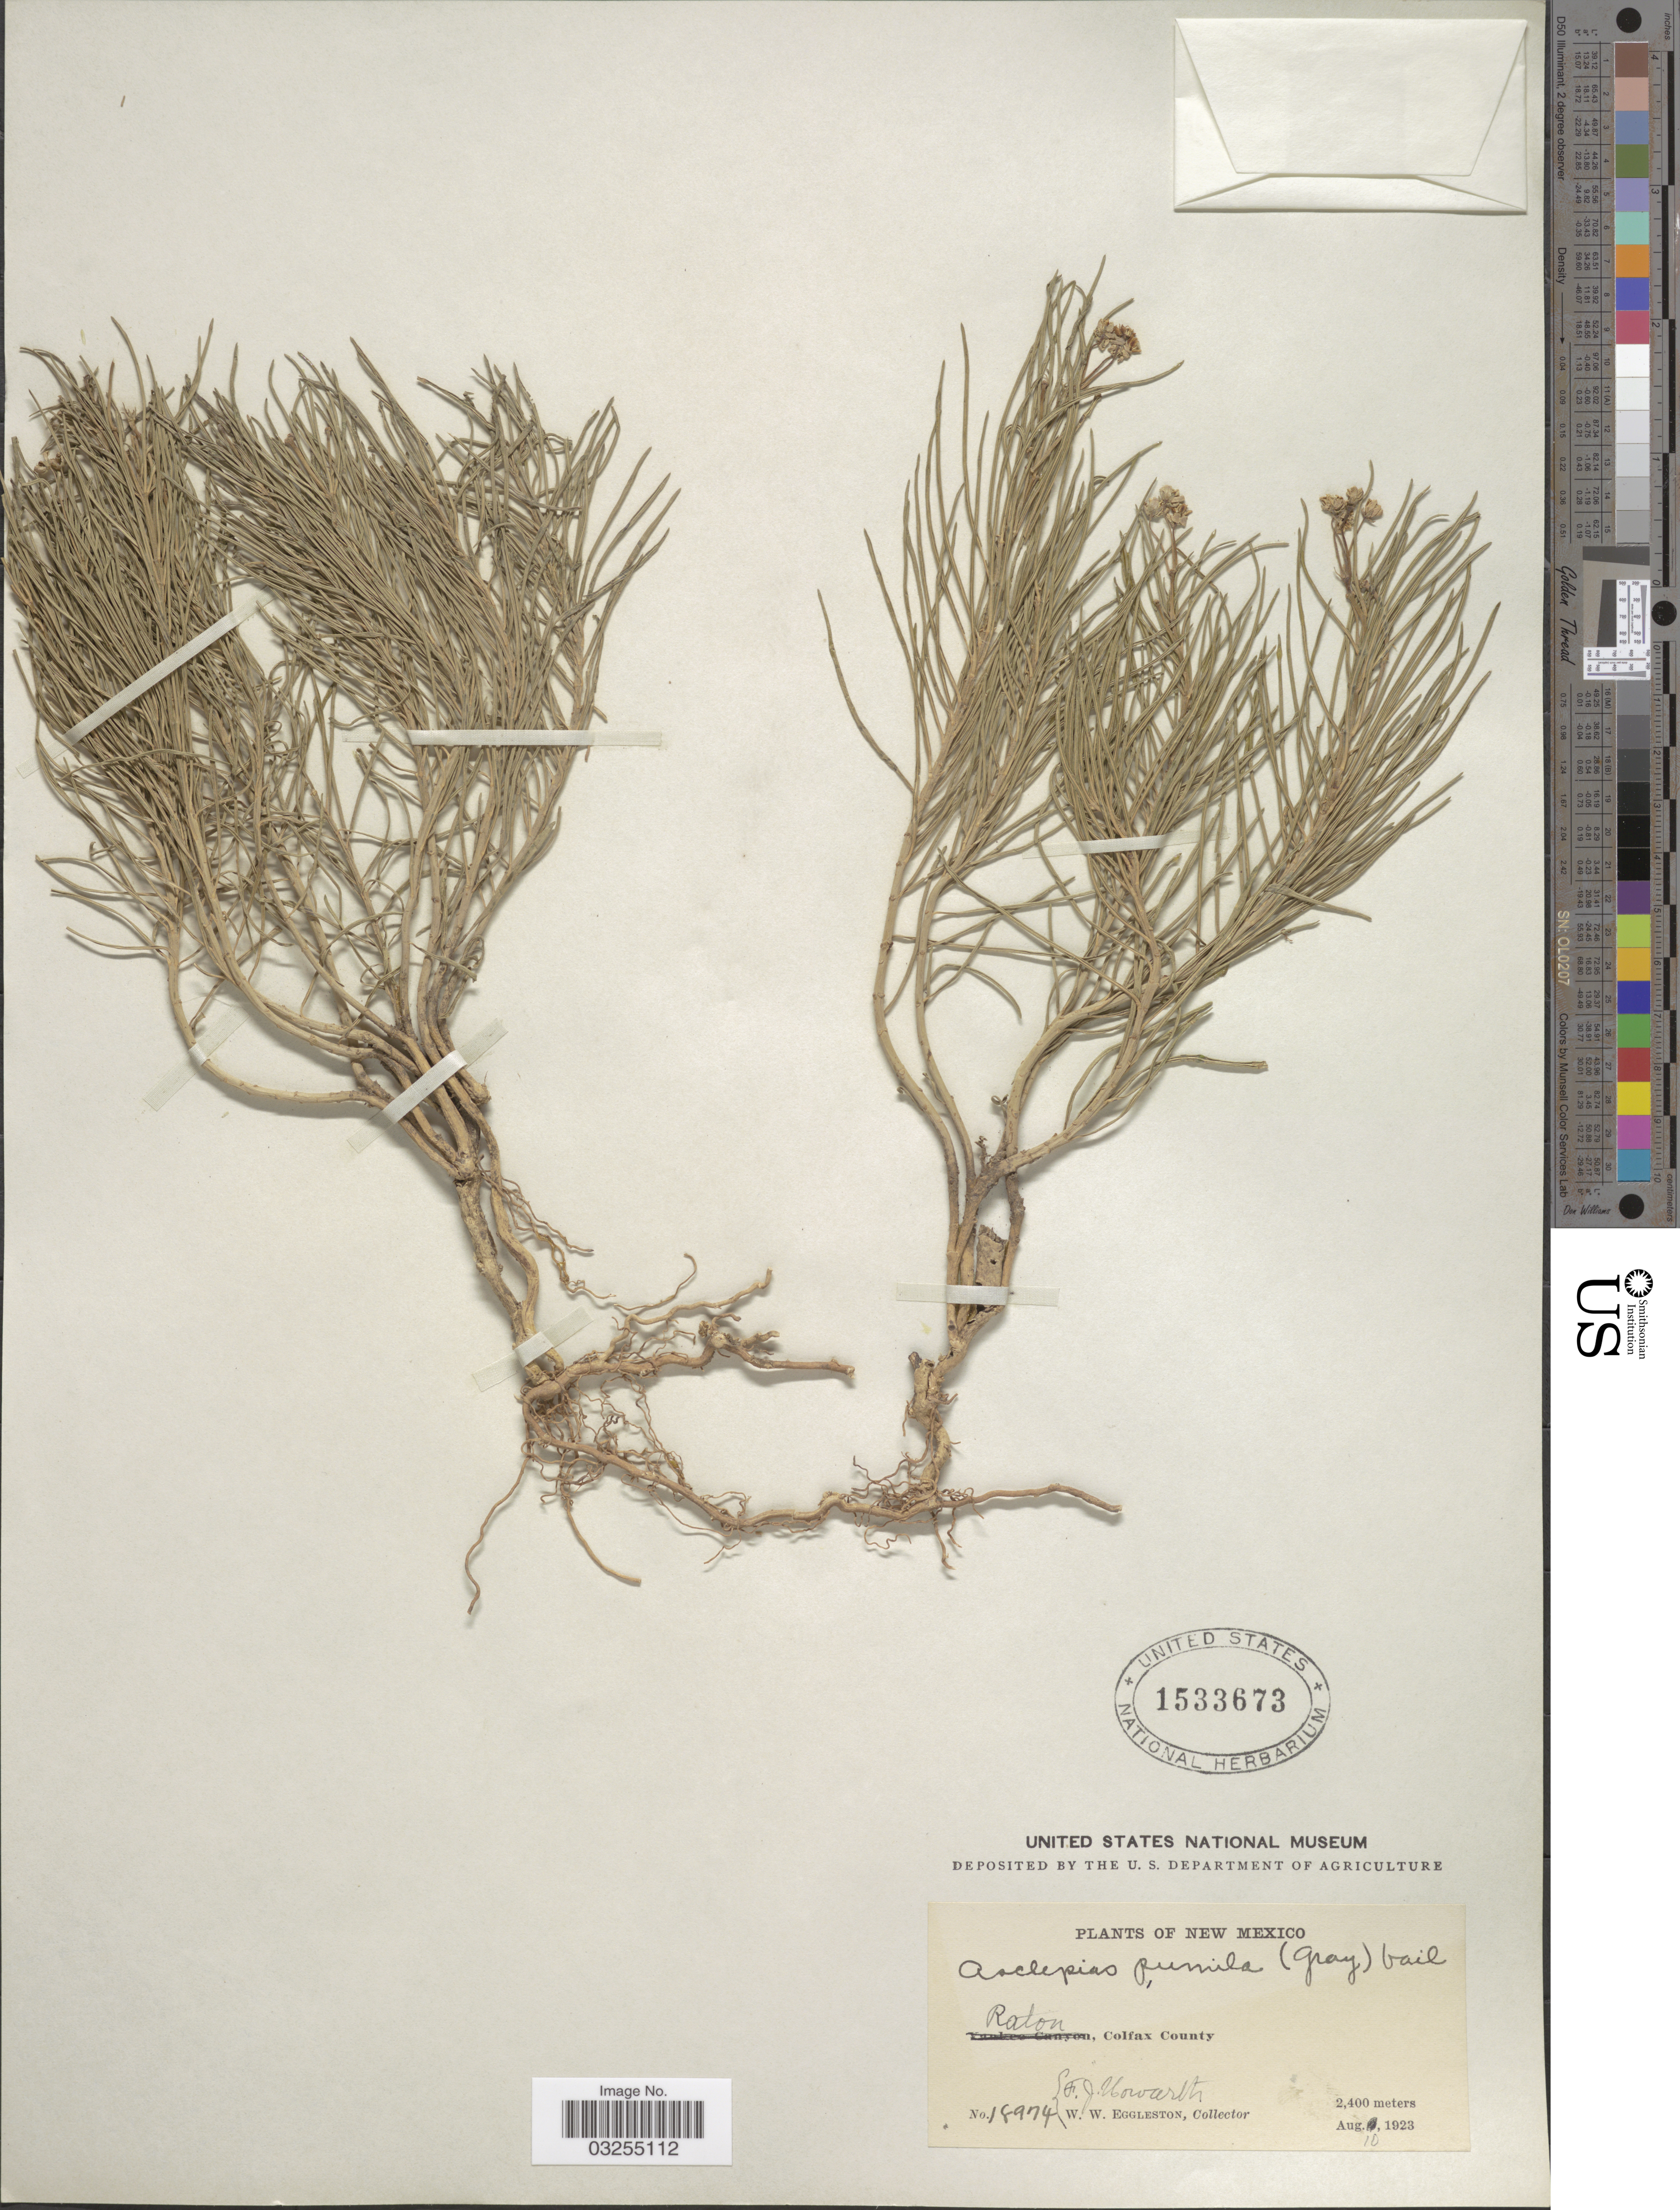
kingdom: Plantae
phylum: Tracheophyta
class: Magnoliopsida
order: Gentianales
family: Apocynaceae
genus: Asclepias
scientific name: Asclepias pumila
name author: (A. Gray) Vail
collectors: F. Howarth & W. W. Eggleston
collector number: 18974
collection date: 1923-08-10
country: United States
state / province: New Mexico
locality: Raton, Colfax County.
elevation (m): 2400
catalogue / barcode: US 1533673